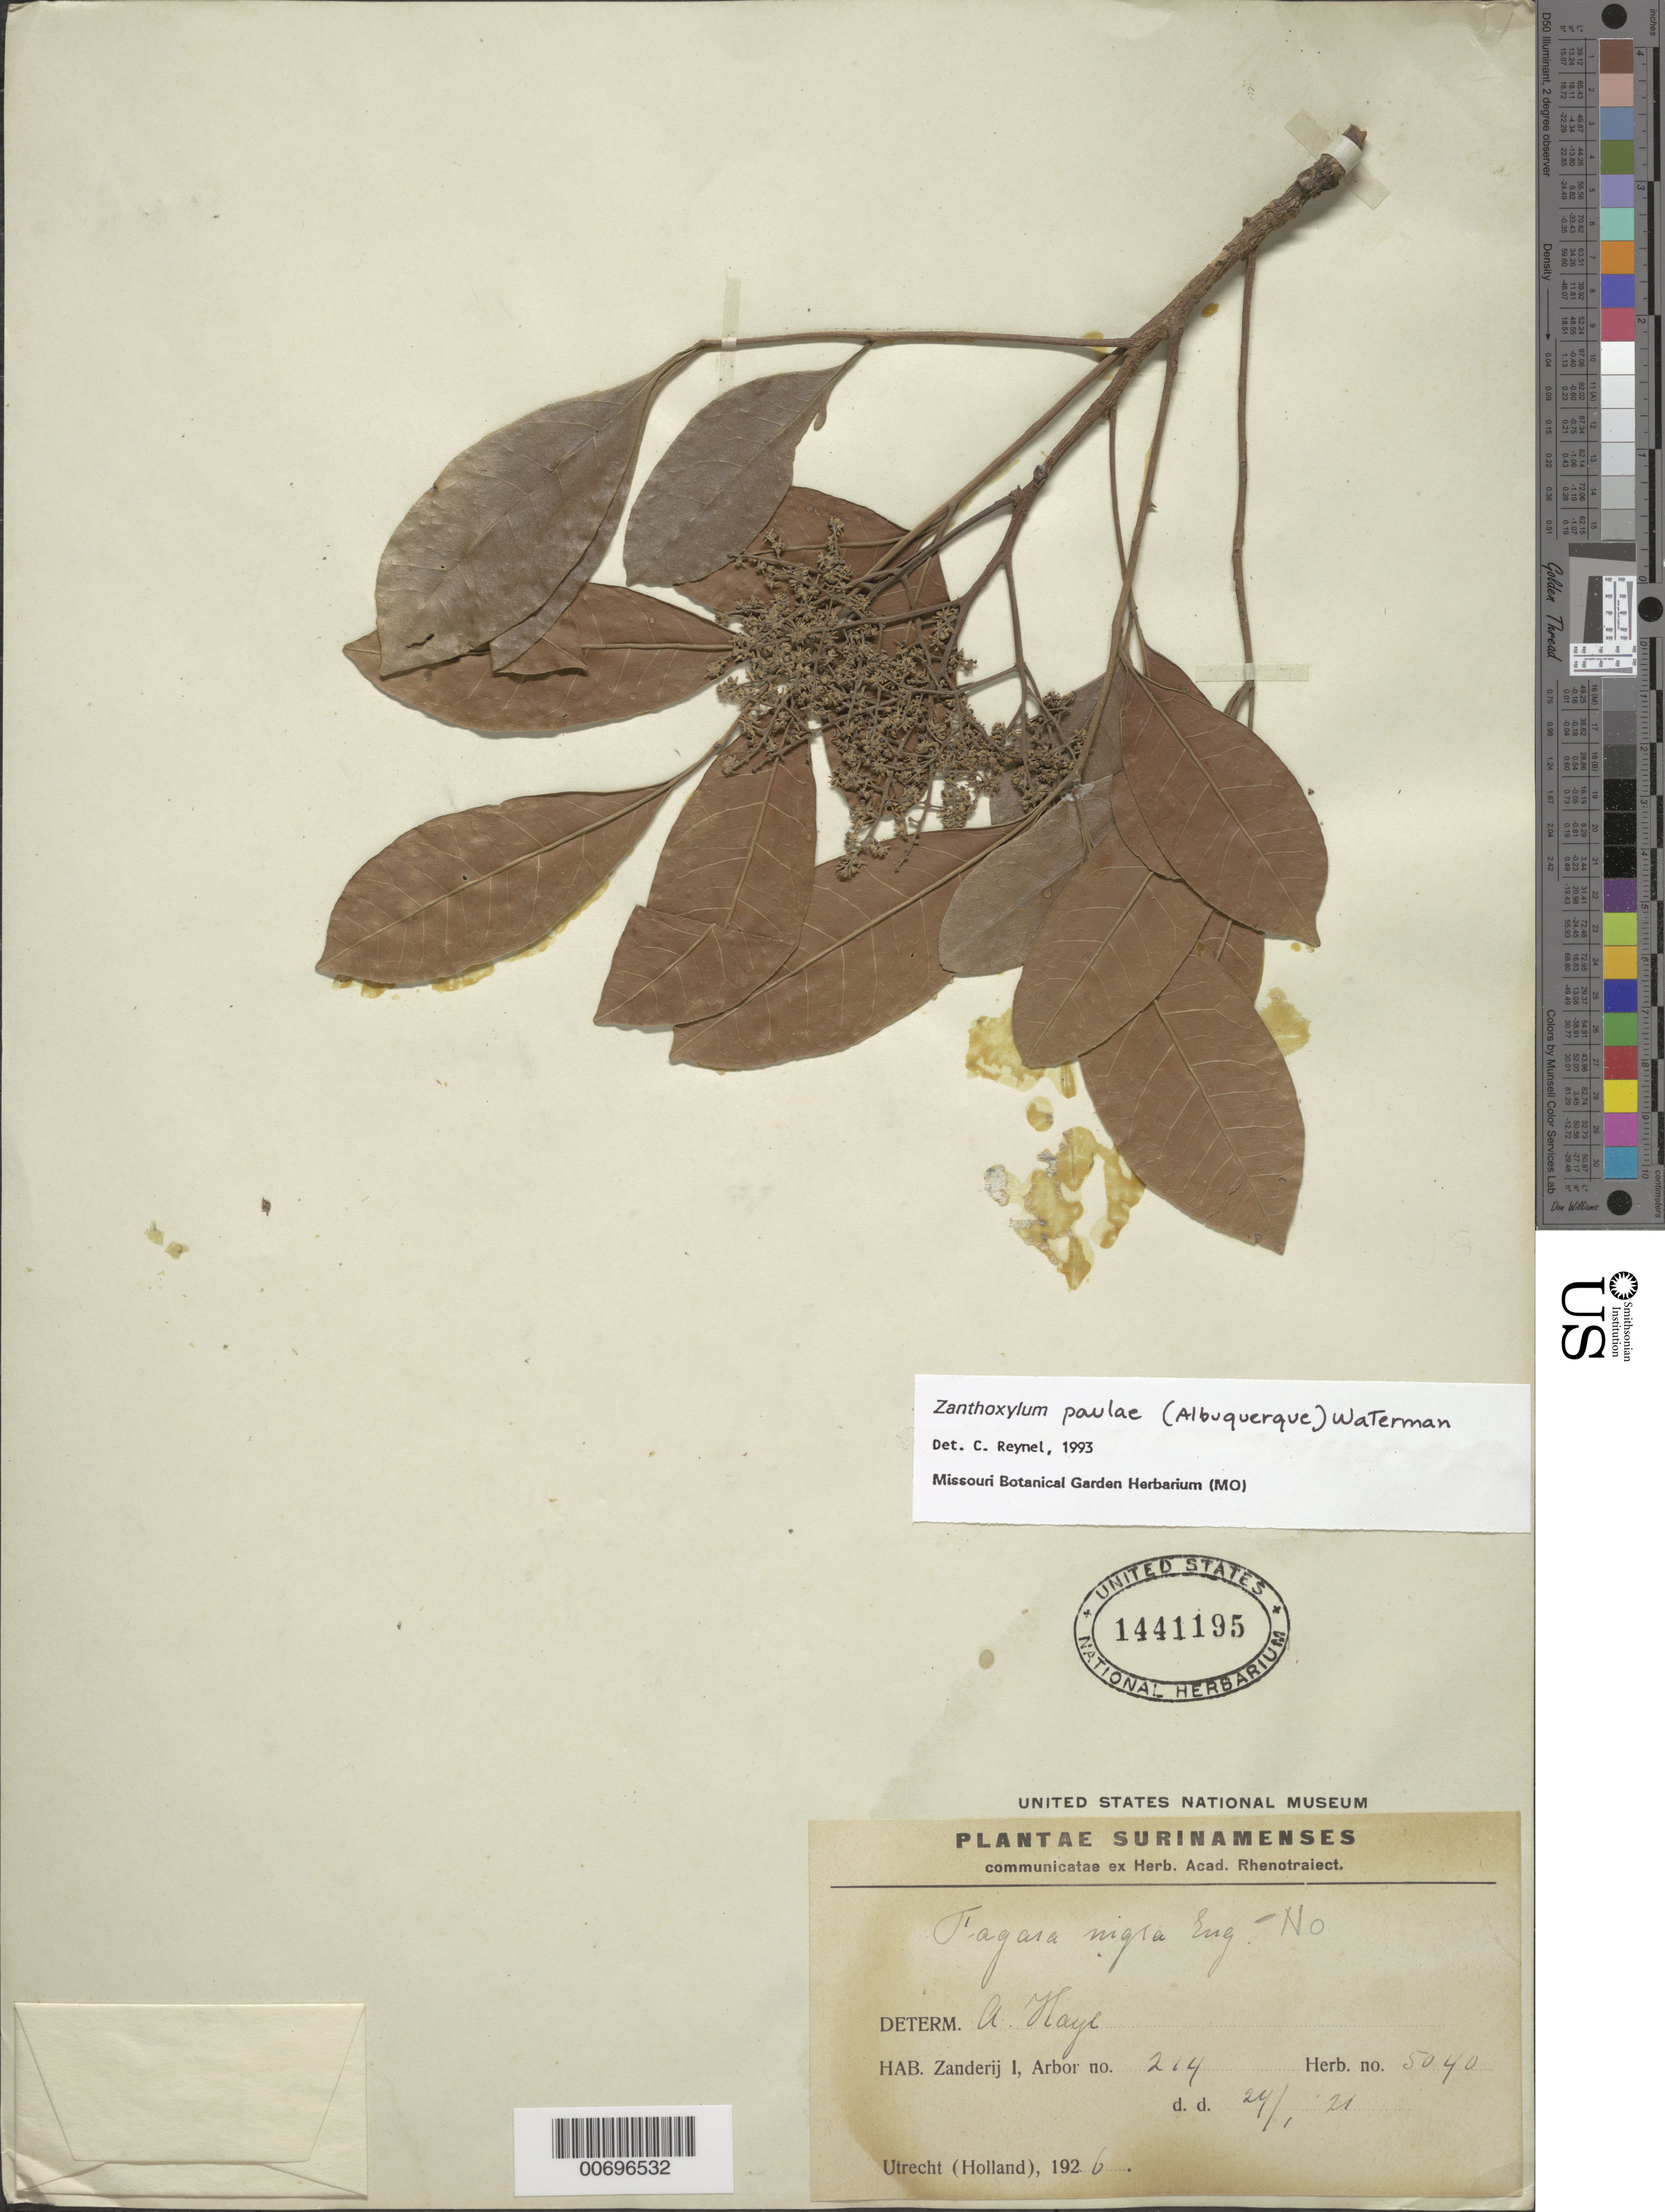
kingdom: Plantae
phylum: Tracheophyta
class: Magnoliopsida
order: Sapindales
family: Rutaceae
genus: Zanthoxylum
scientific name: Zanthoxylum paulae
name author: (Albuq.) P.G. Waterman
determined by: Reynel, Carlos A., (MO), Missouri Botanical Garden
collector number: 5040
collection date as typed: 29-Jan-21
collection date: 1921-01-29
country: Suriname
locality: Zanderij I., Forest Reserve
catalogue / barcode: US 1441195